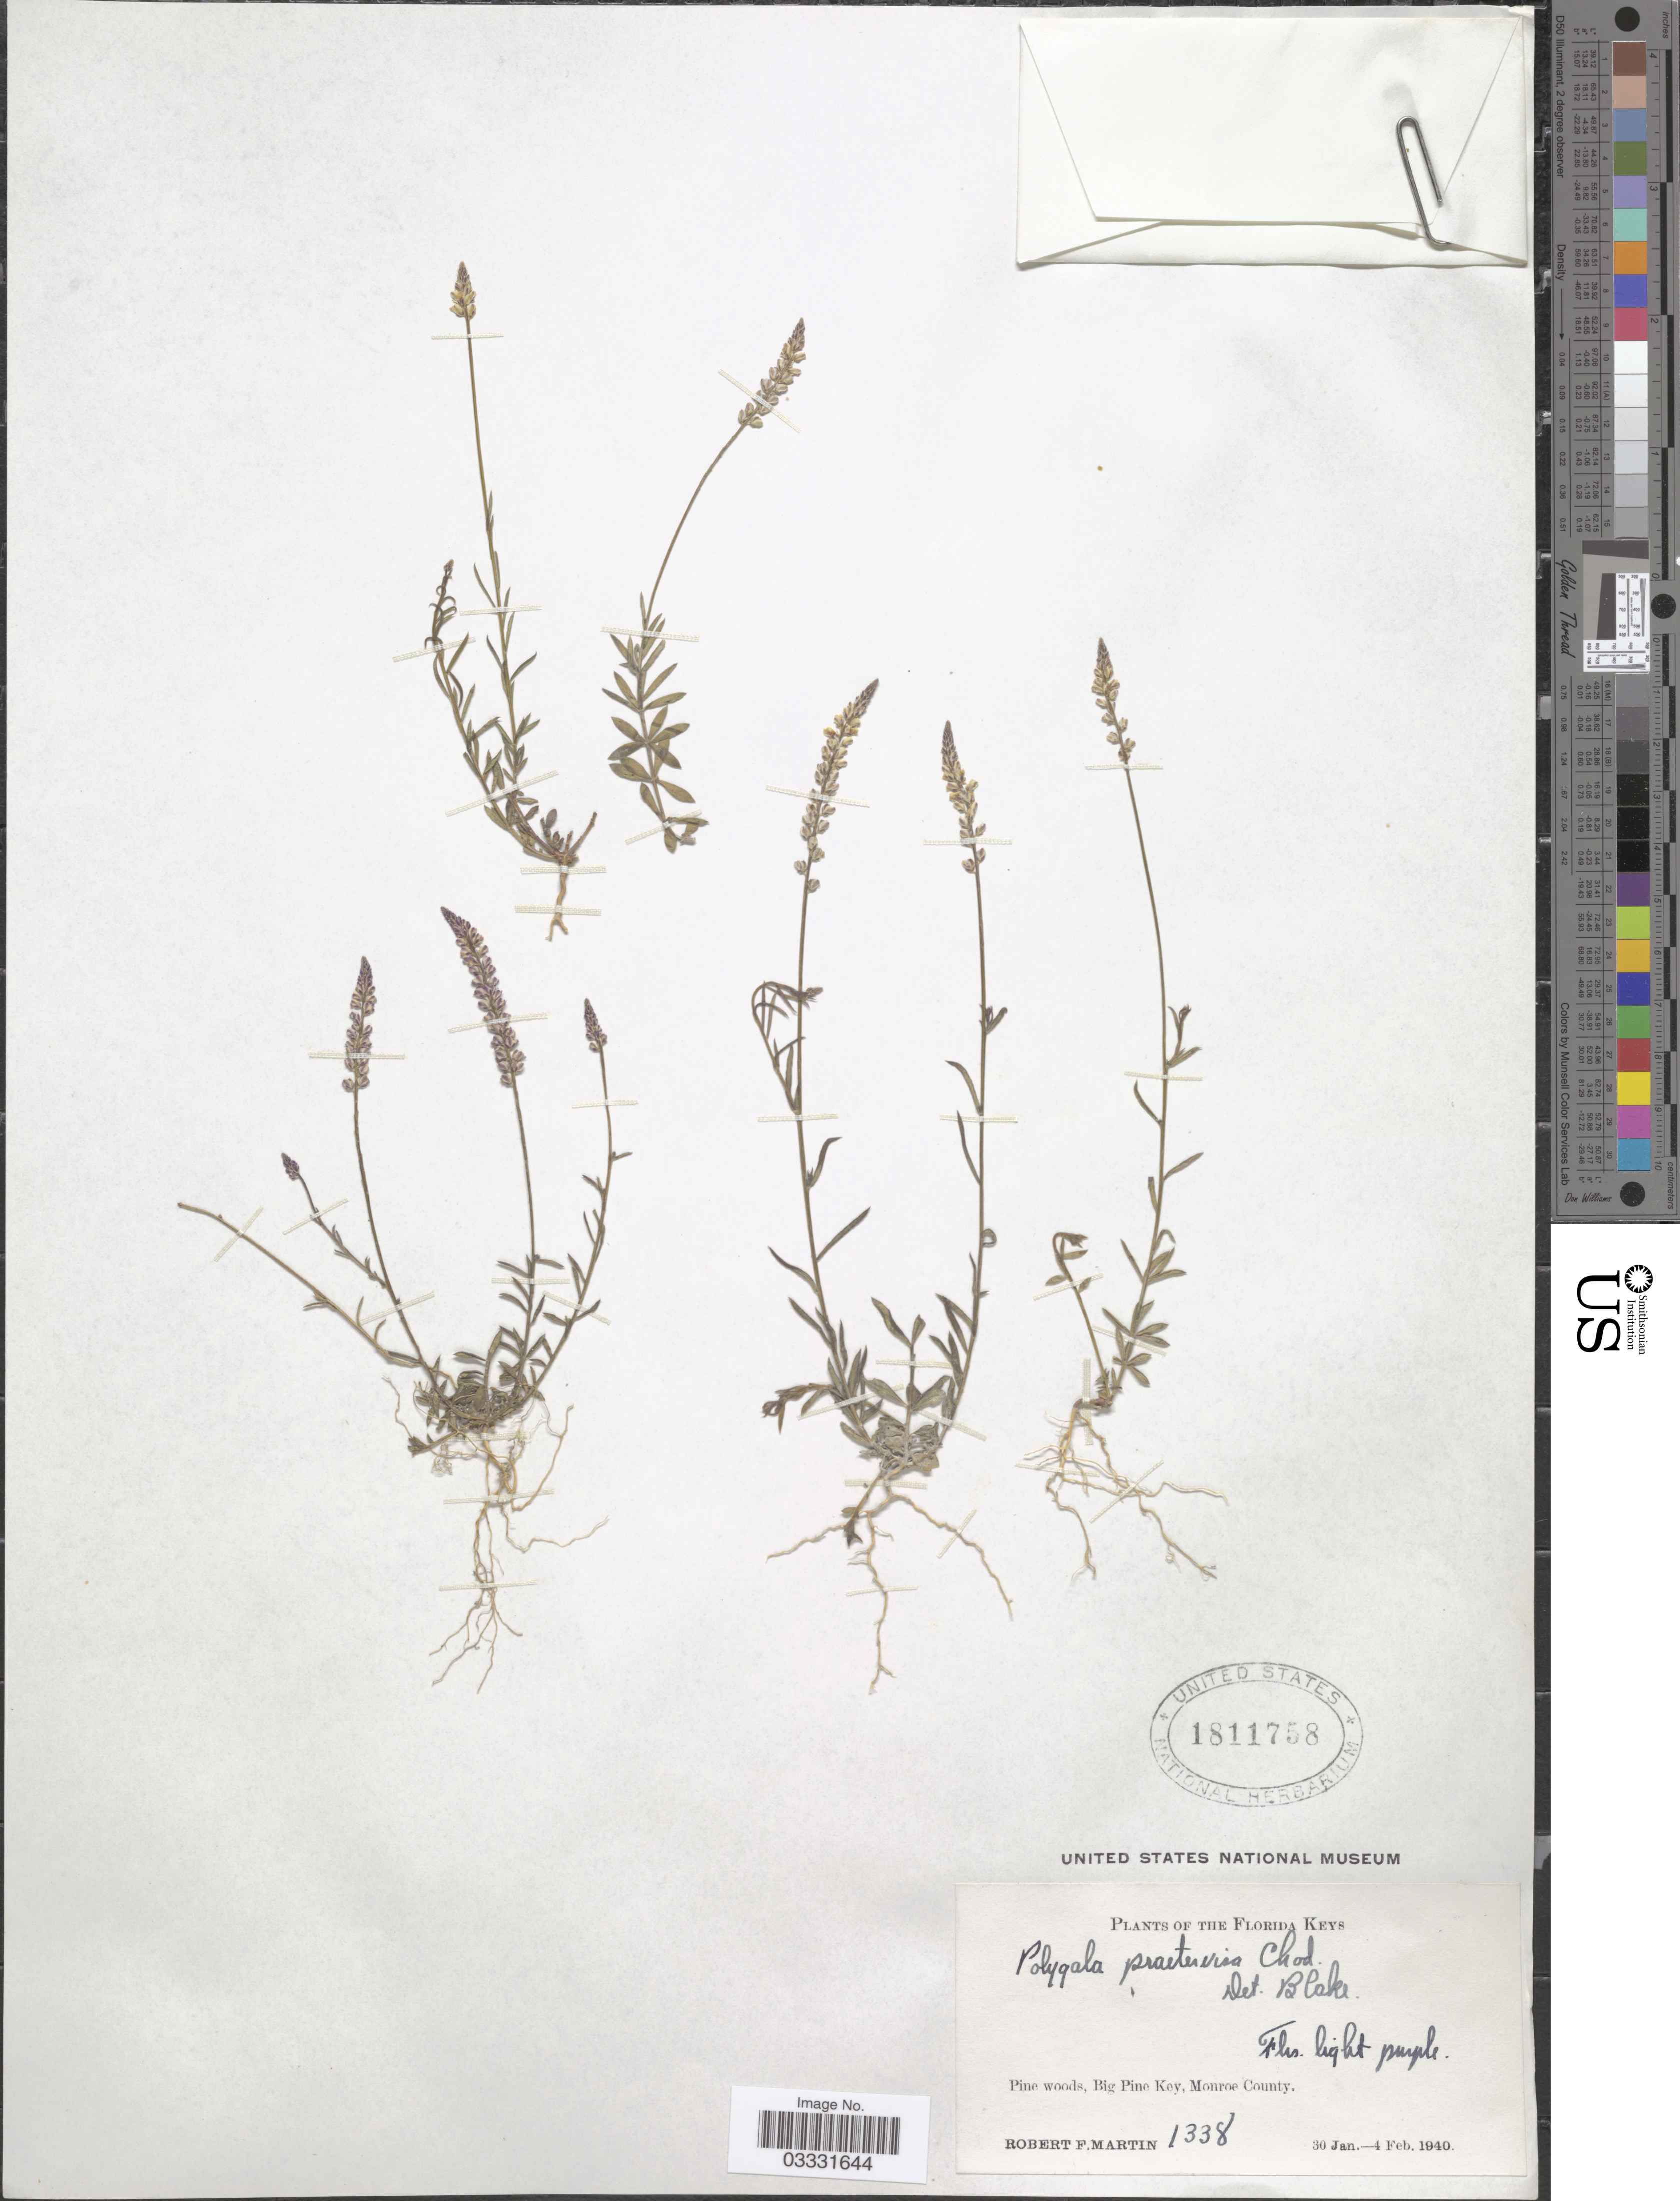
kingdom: Plantae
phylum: Tracheophyta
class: Magnoliopsida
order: Fabales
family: Polygalaceae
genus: Polygala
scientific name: Polygala praetervisa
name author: Chodat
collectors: R. F. Martin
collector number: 1338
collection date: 1940-01-30/1940-02-04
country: United States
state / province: Florida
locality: Florida Keys. Big Pine Key, Monroe County.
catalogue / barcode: US 1811758